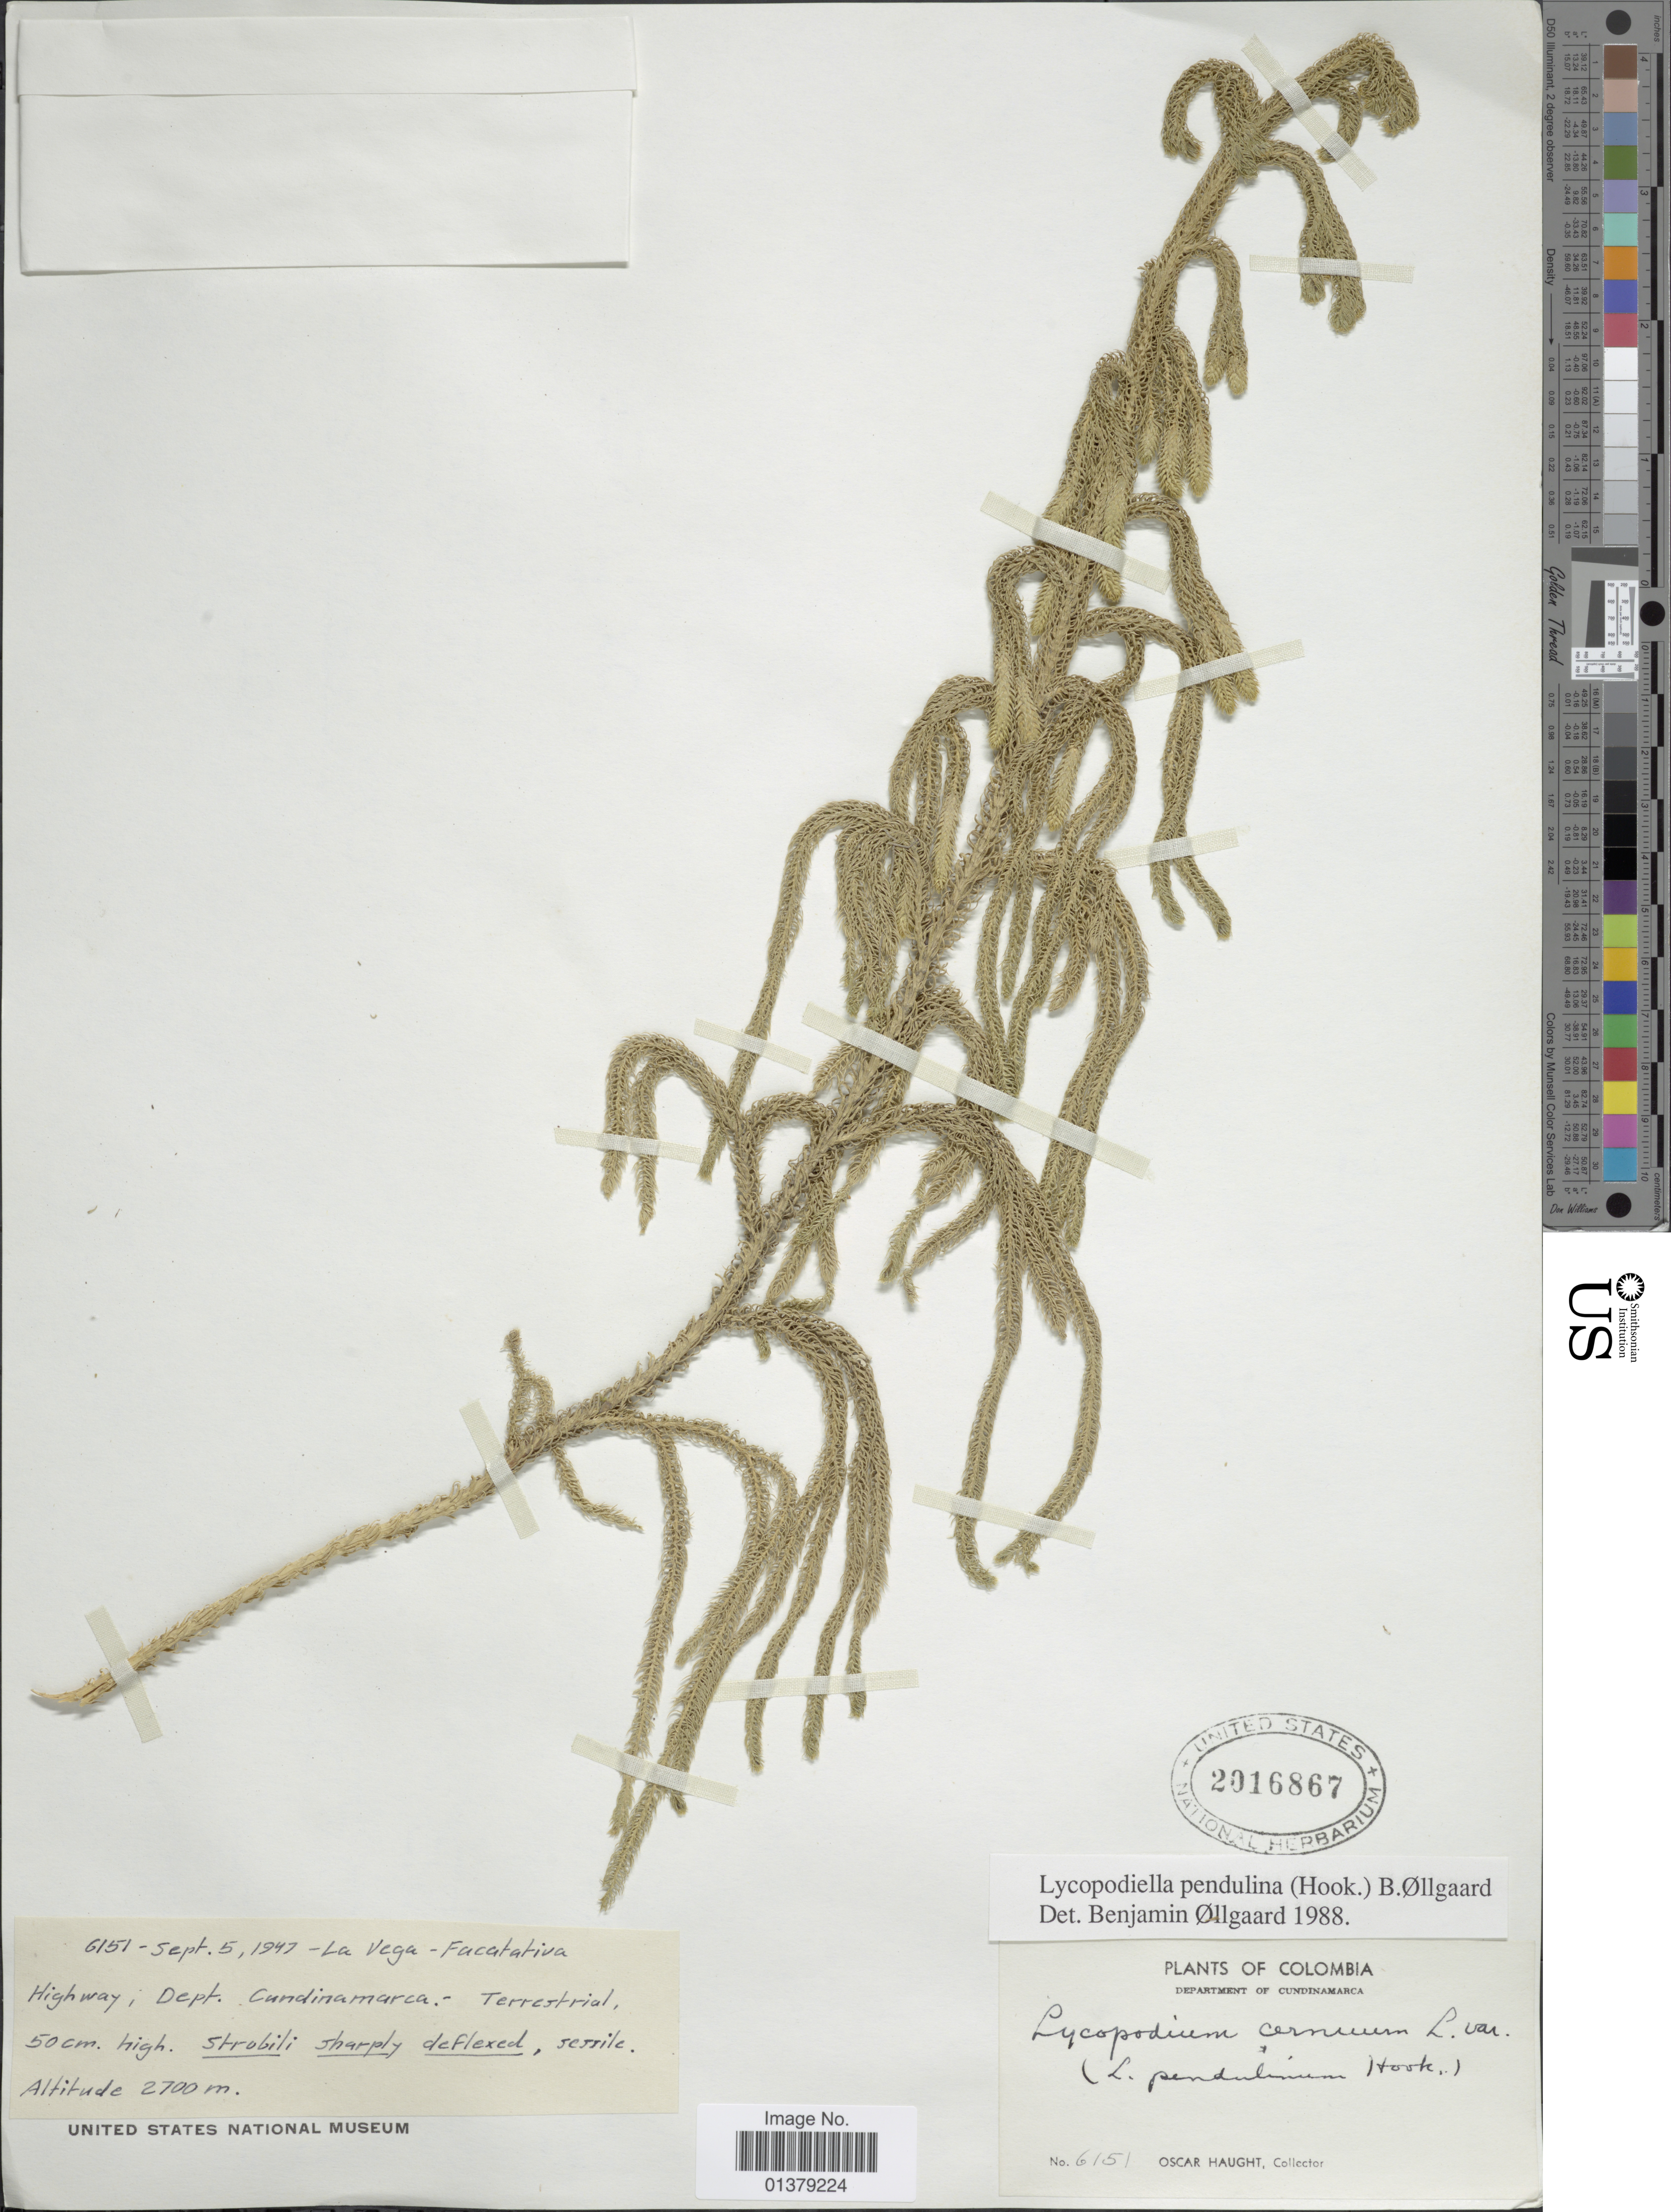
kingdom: Plantae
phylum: Tracheophyta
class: Lycopodiopsida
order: Lycopodiales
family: Lycopodiaceae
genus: Palhinhaea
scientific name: Palhinhaea pendulina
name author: (Hook.) Holub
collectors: O. L. Haught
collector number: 6151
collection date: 1947-09-05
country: Colombia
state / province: Cundinamarca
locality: Highway; dept. Cundinamarca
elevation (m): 2700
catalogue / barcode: US 2016867